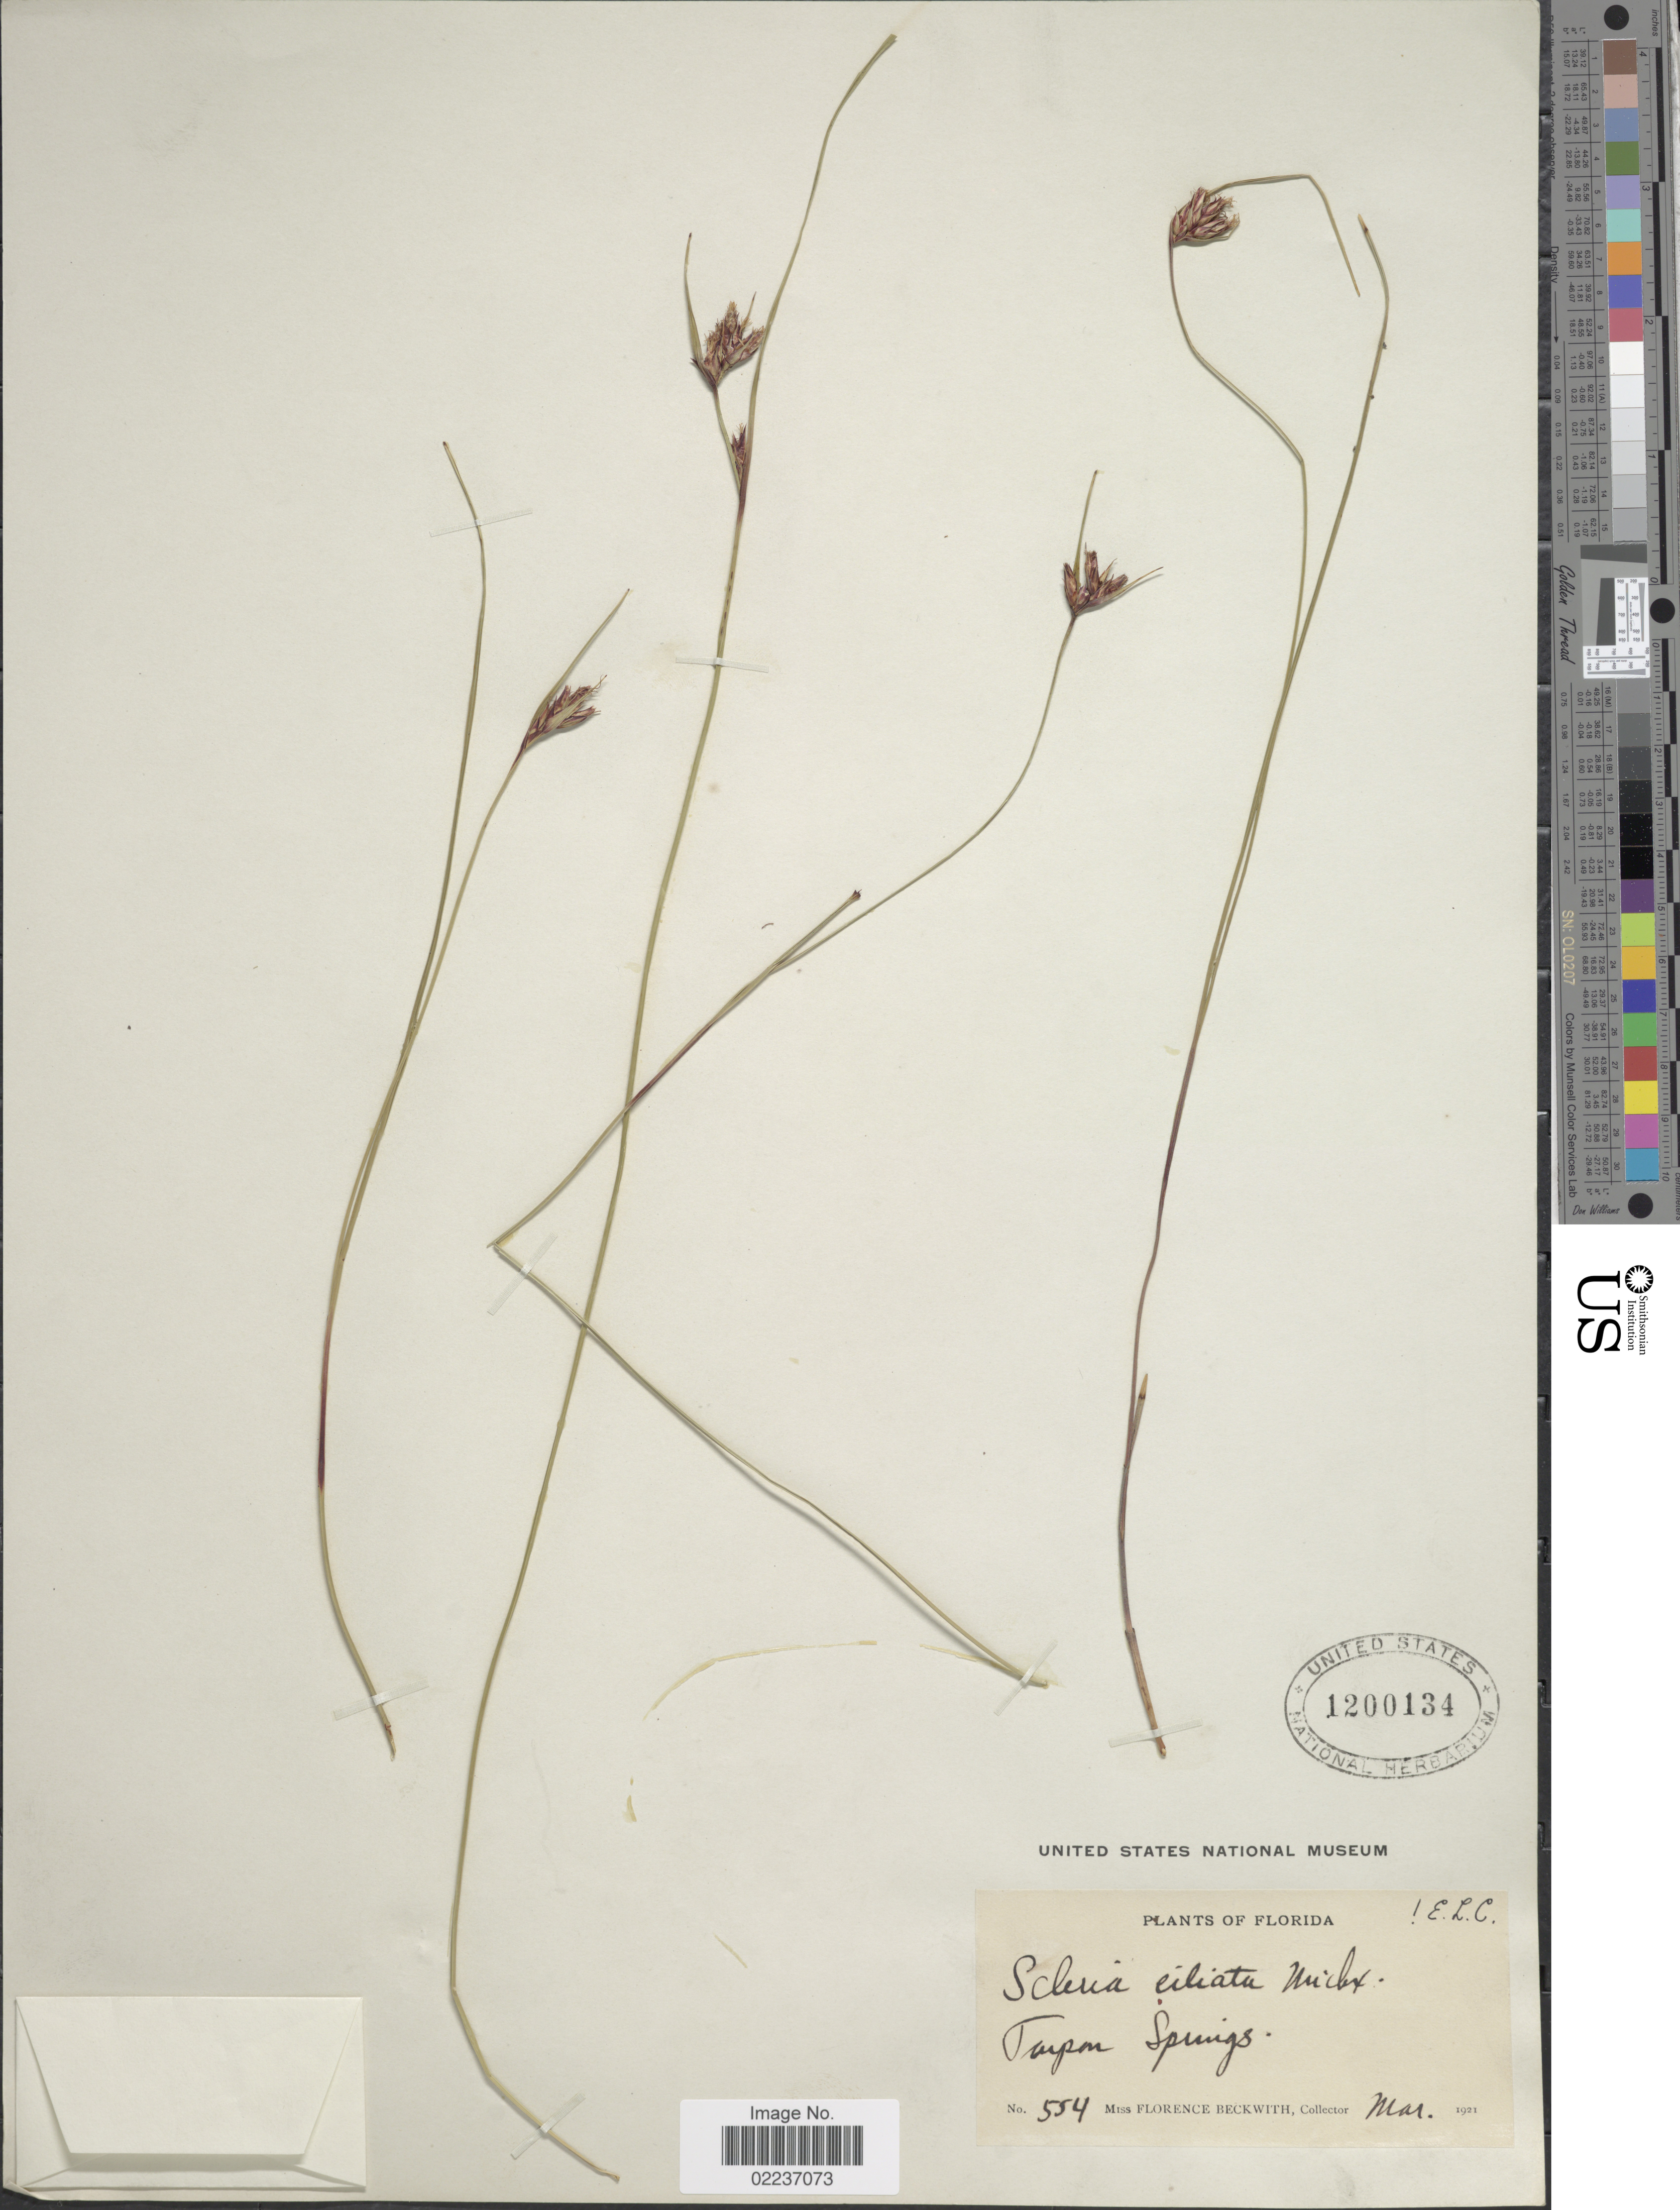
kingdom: Plantae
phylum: Tracheophyta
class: Liliopsida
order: Poales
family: Cyperaceae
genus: Scleria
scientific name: Scleria ciliata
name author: Michx.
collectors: F. Beckwith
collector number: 554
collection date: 1921-03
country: United States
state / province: Florida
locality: Tarpon Springs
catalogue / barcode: US 1200134